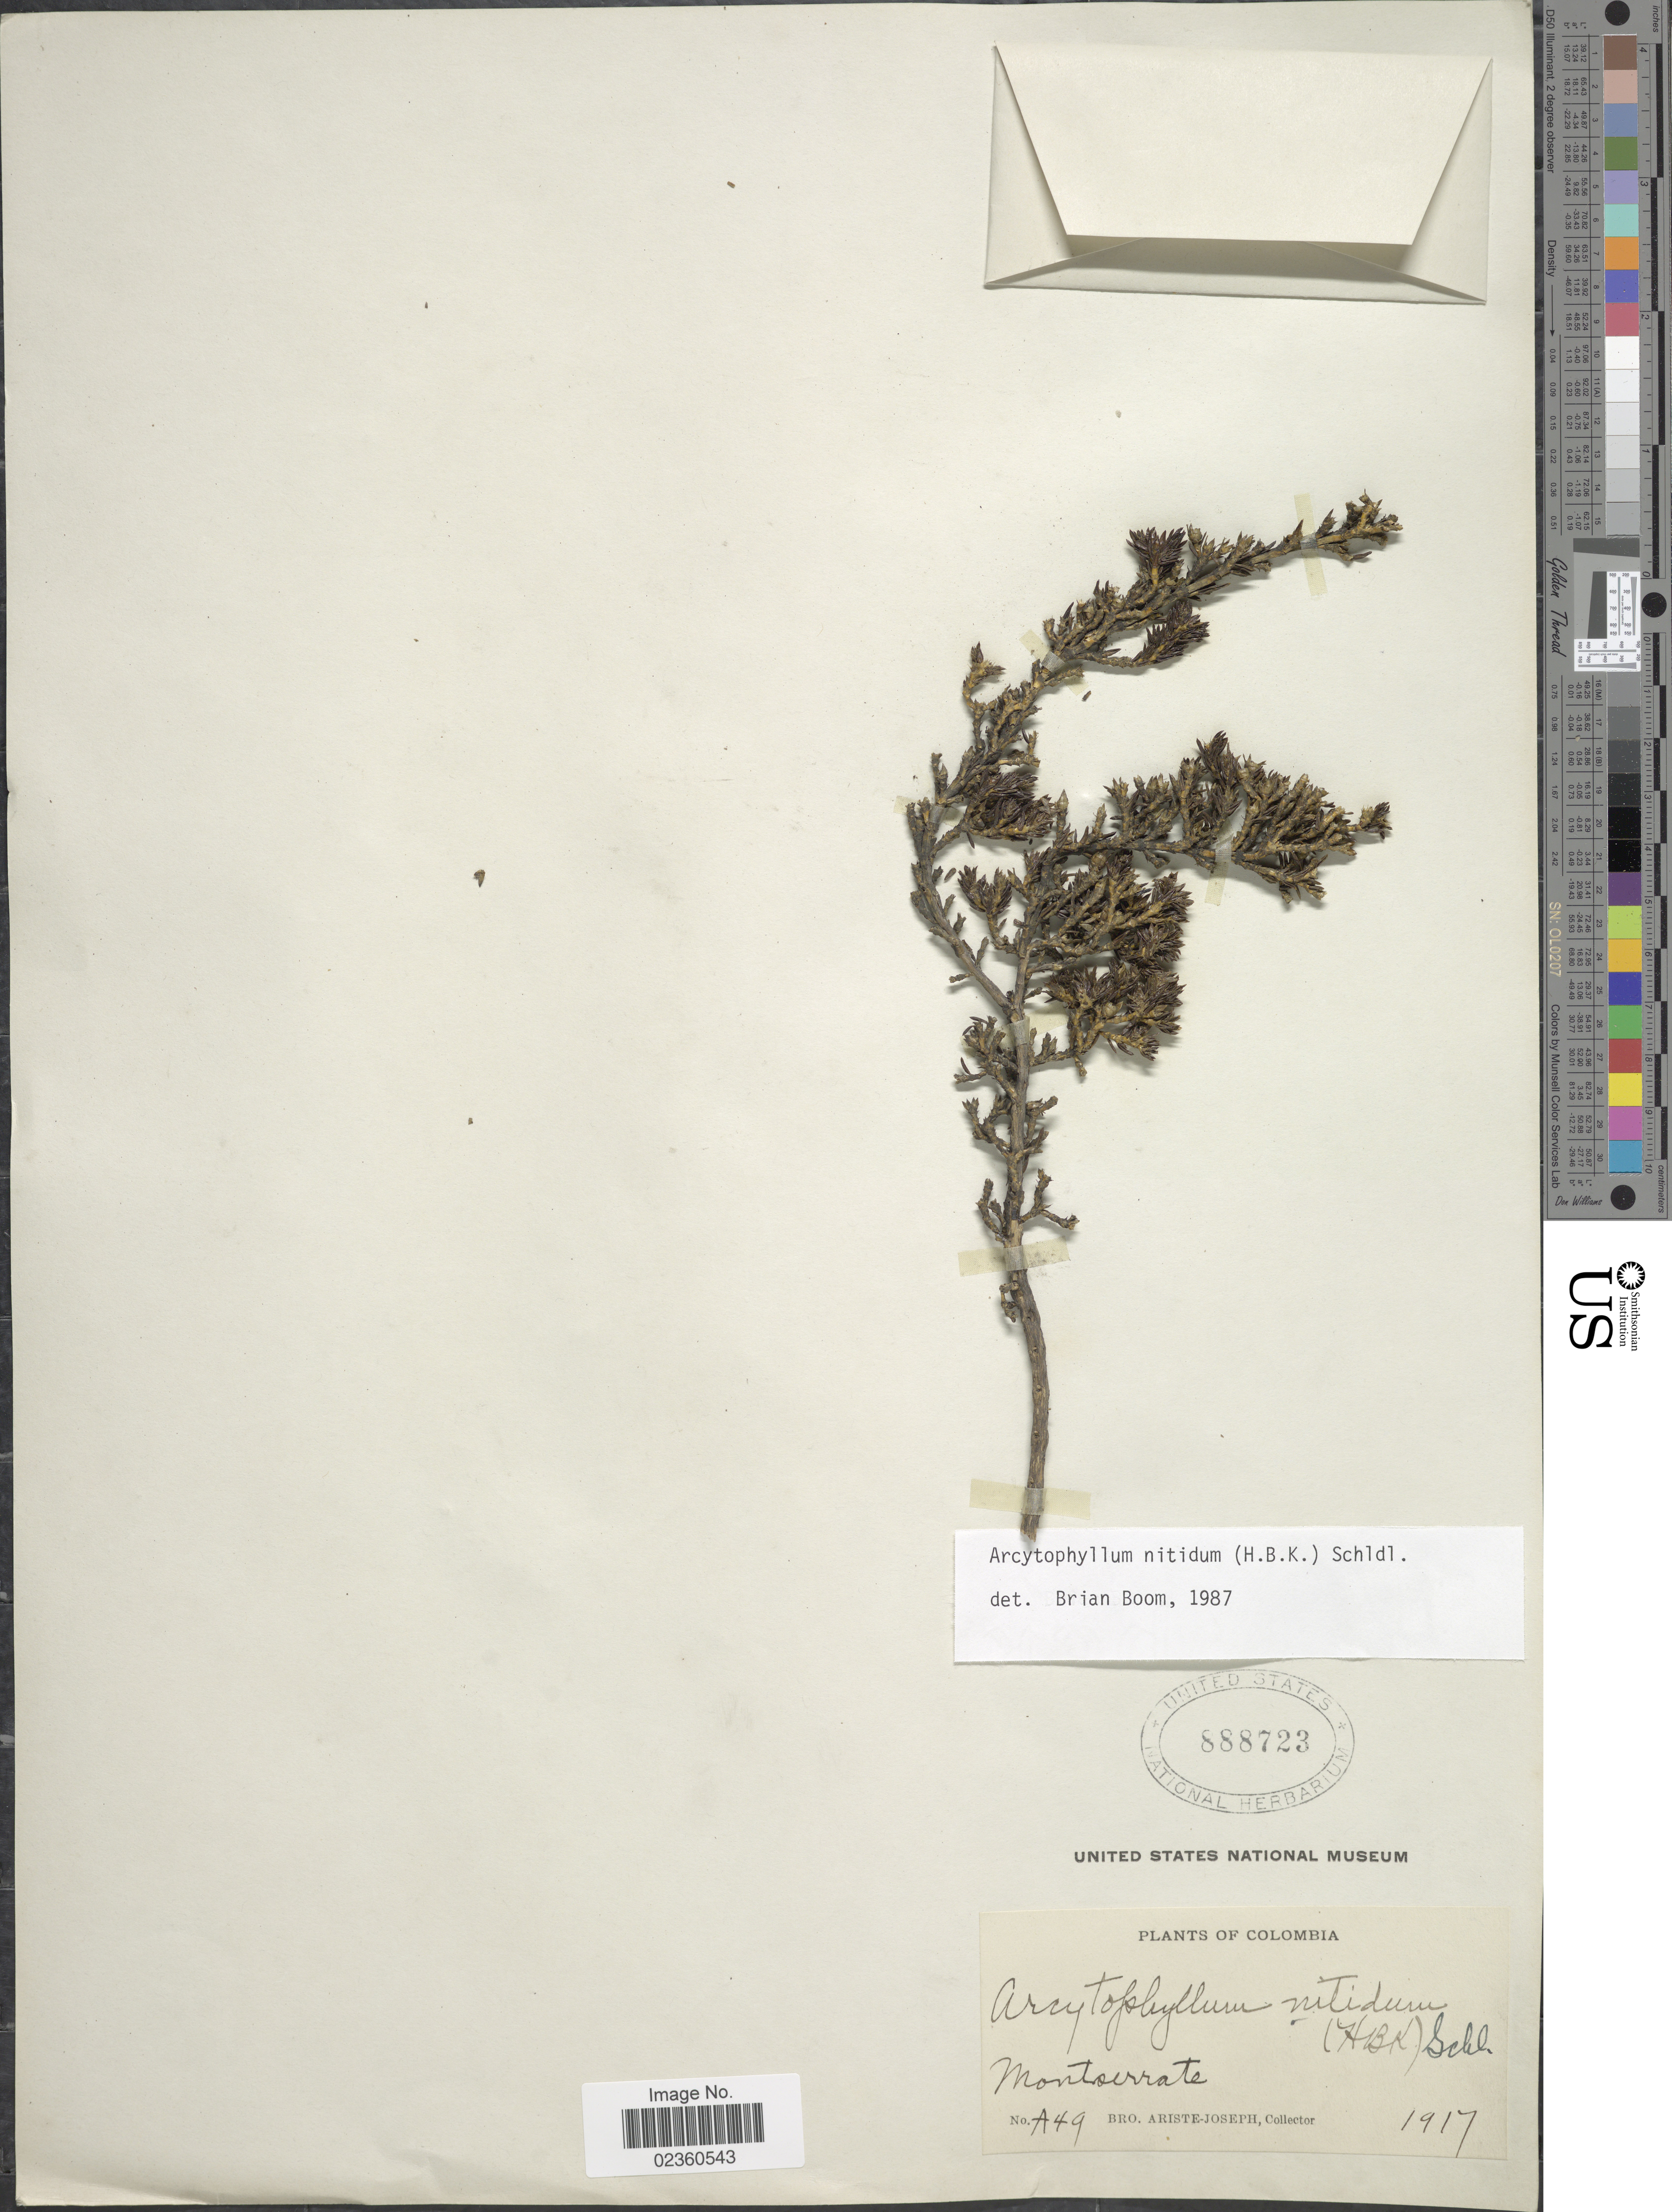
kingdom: Plantae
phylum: Tracheophyta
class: Magnoliopsida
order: Gentianales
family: Rubiaceae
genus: Arcytophyllum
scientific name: Arcytophyllum nitidum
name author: (Kunth) Schltdl.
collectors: Bro. Ariste-Joseph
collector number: A49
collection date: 1917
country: Colombia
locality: Montserrate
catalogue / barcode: US 888723